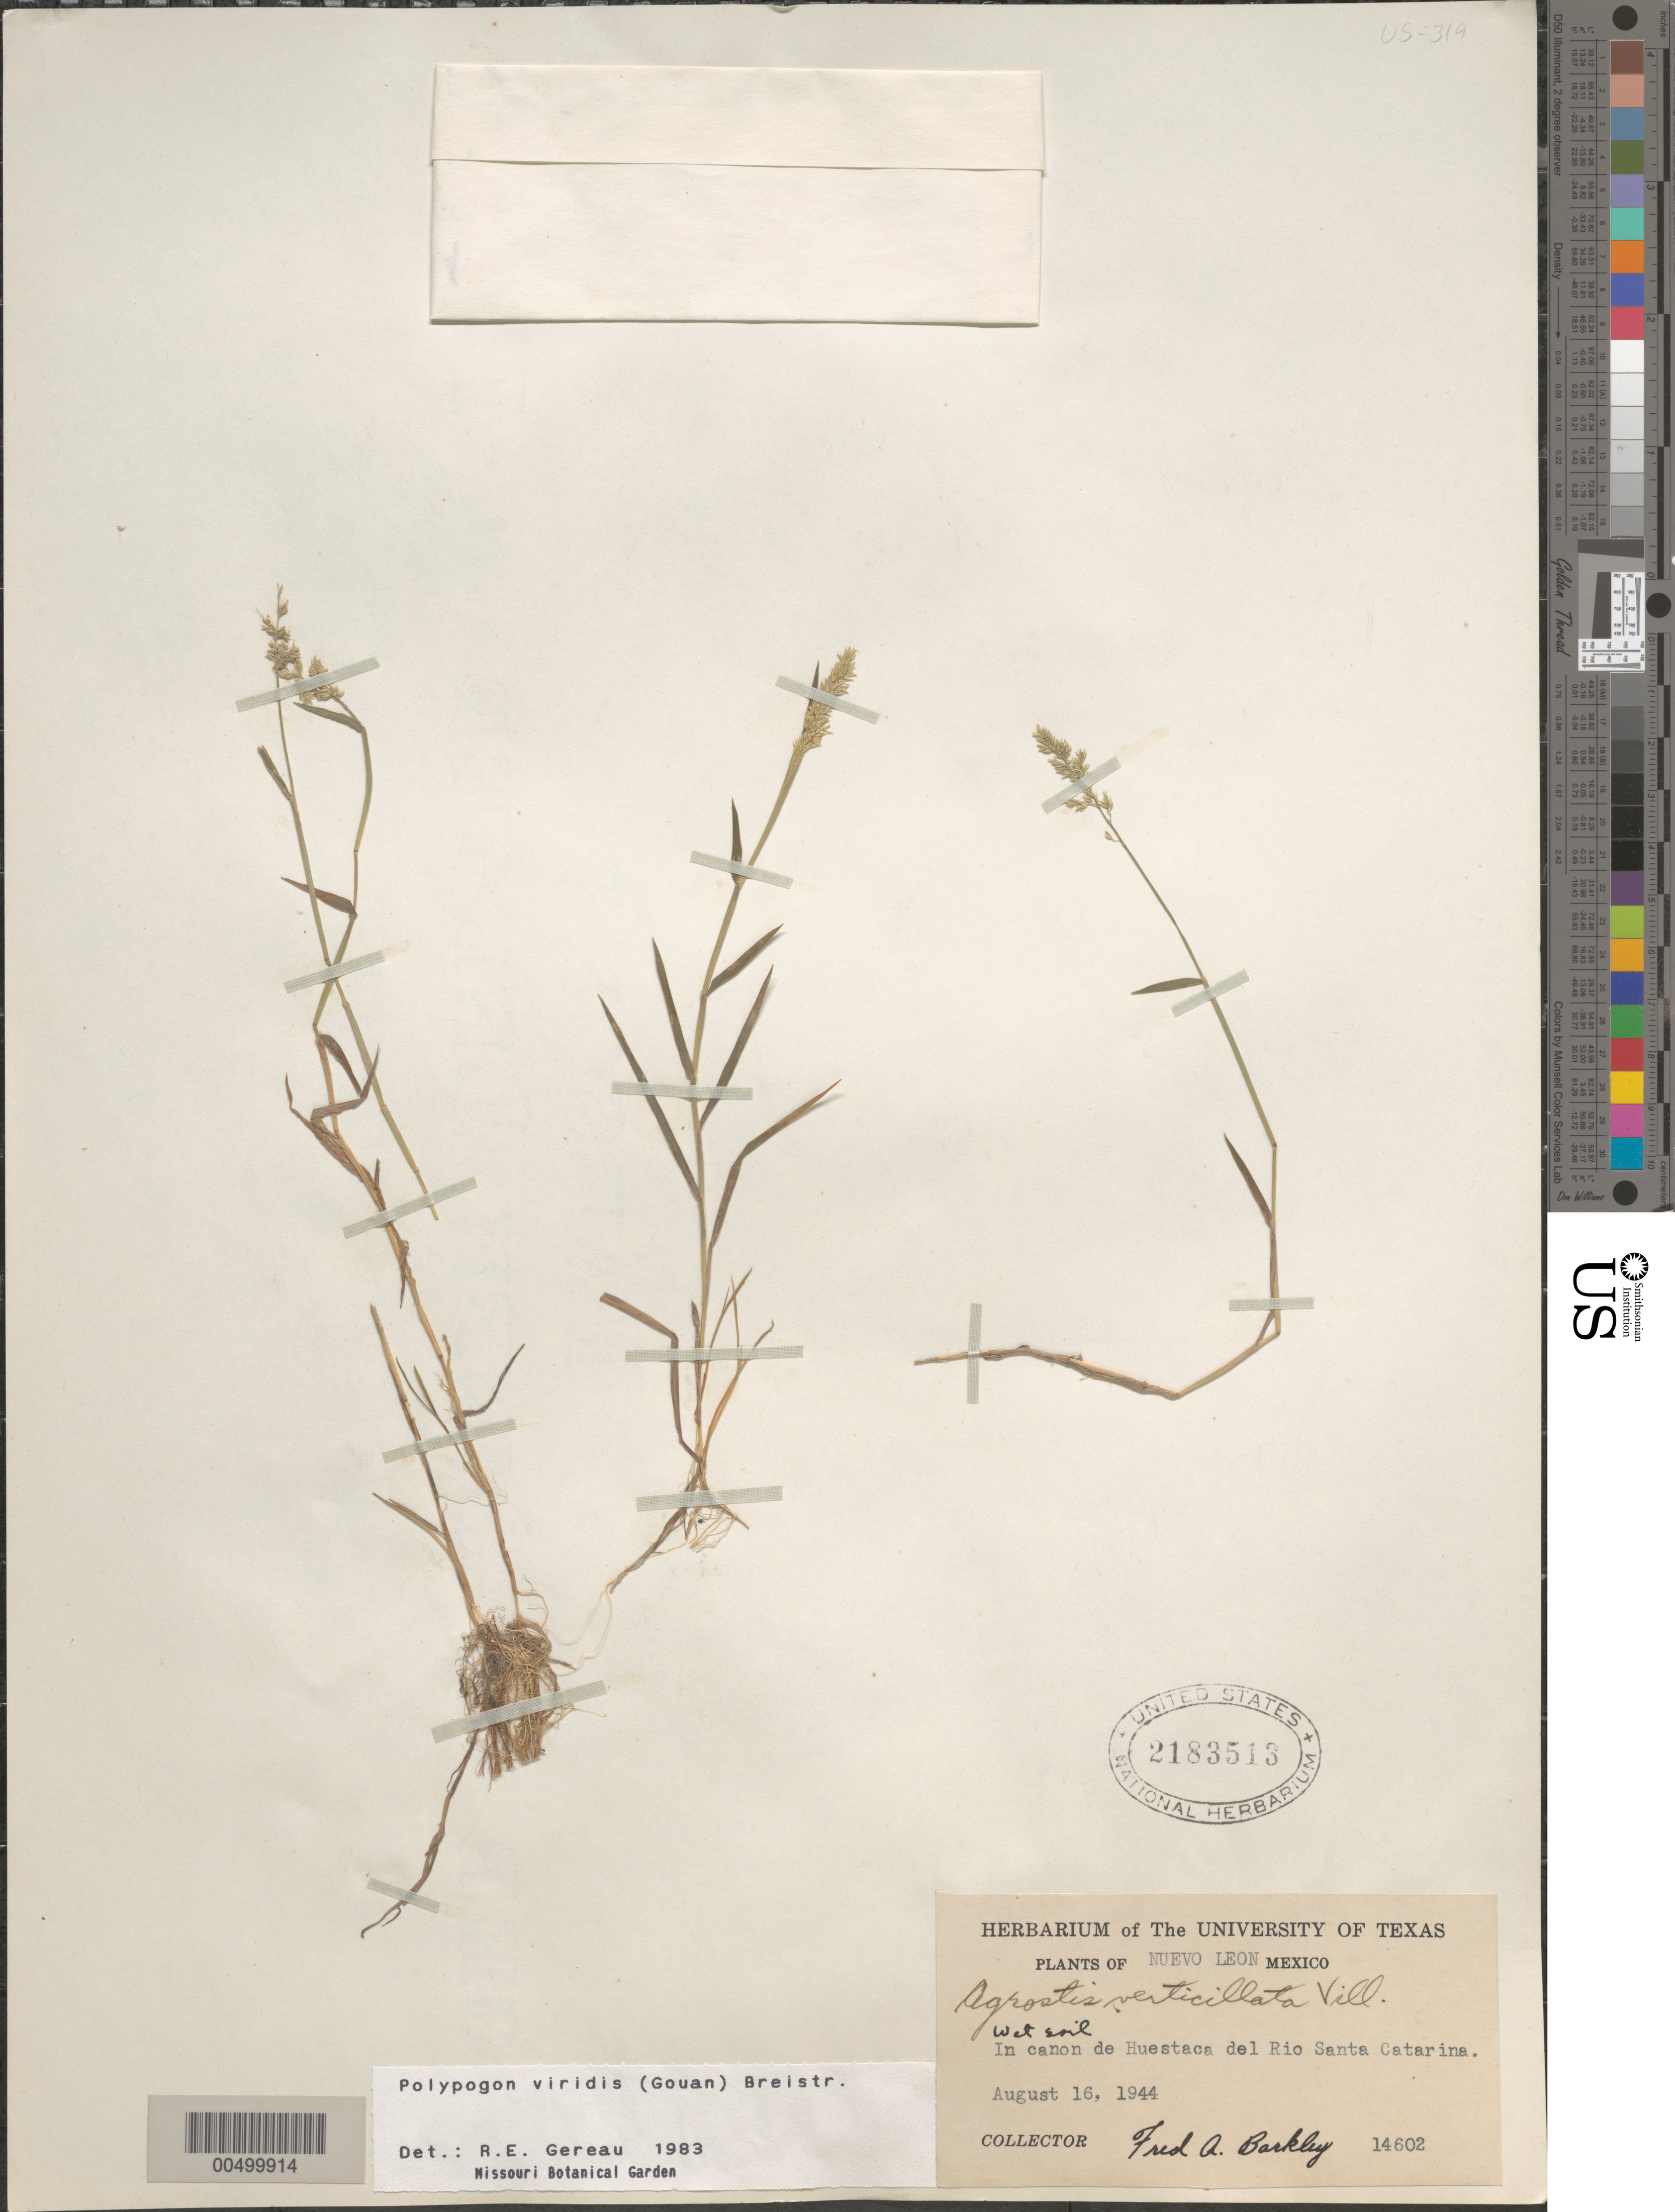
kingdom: Plantae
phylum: Tracheophyta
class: Liliopsida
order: Poales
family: Poaceae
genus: Polypogon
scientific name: Polypogon viridis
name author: (Gouan) Breistroffer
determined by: Gereau, R. E.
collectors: F. A. Barkley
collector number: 14602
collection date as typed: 16 Aug 1944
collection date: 1944-08-16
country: Mexico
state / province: Nuevo León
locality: Canyon of Huestaca del Rio Santa Catarina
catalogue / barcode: US 2183513